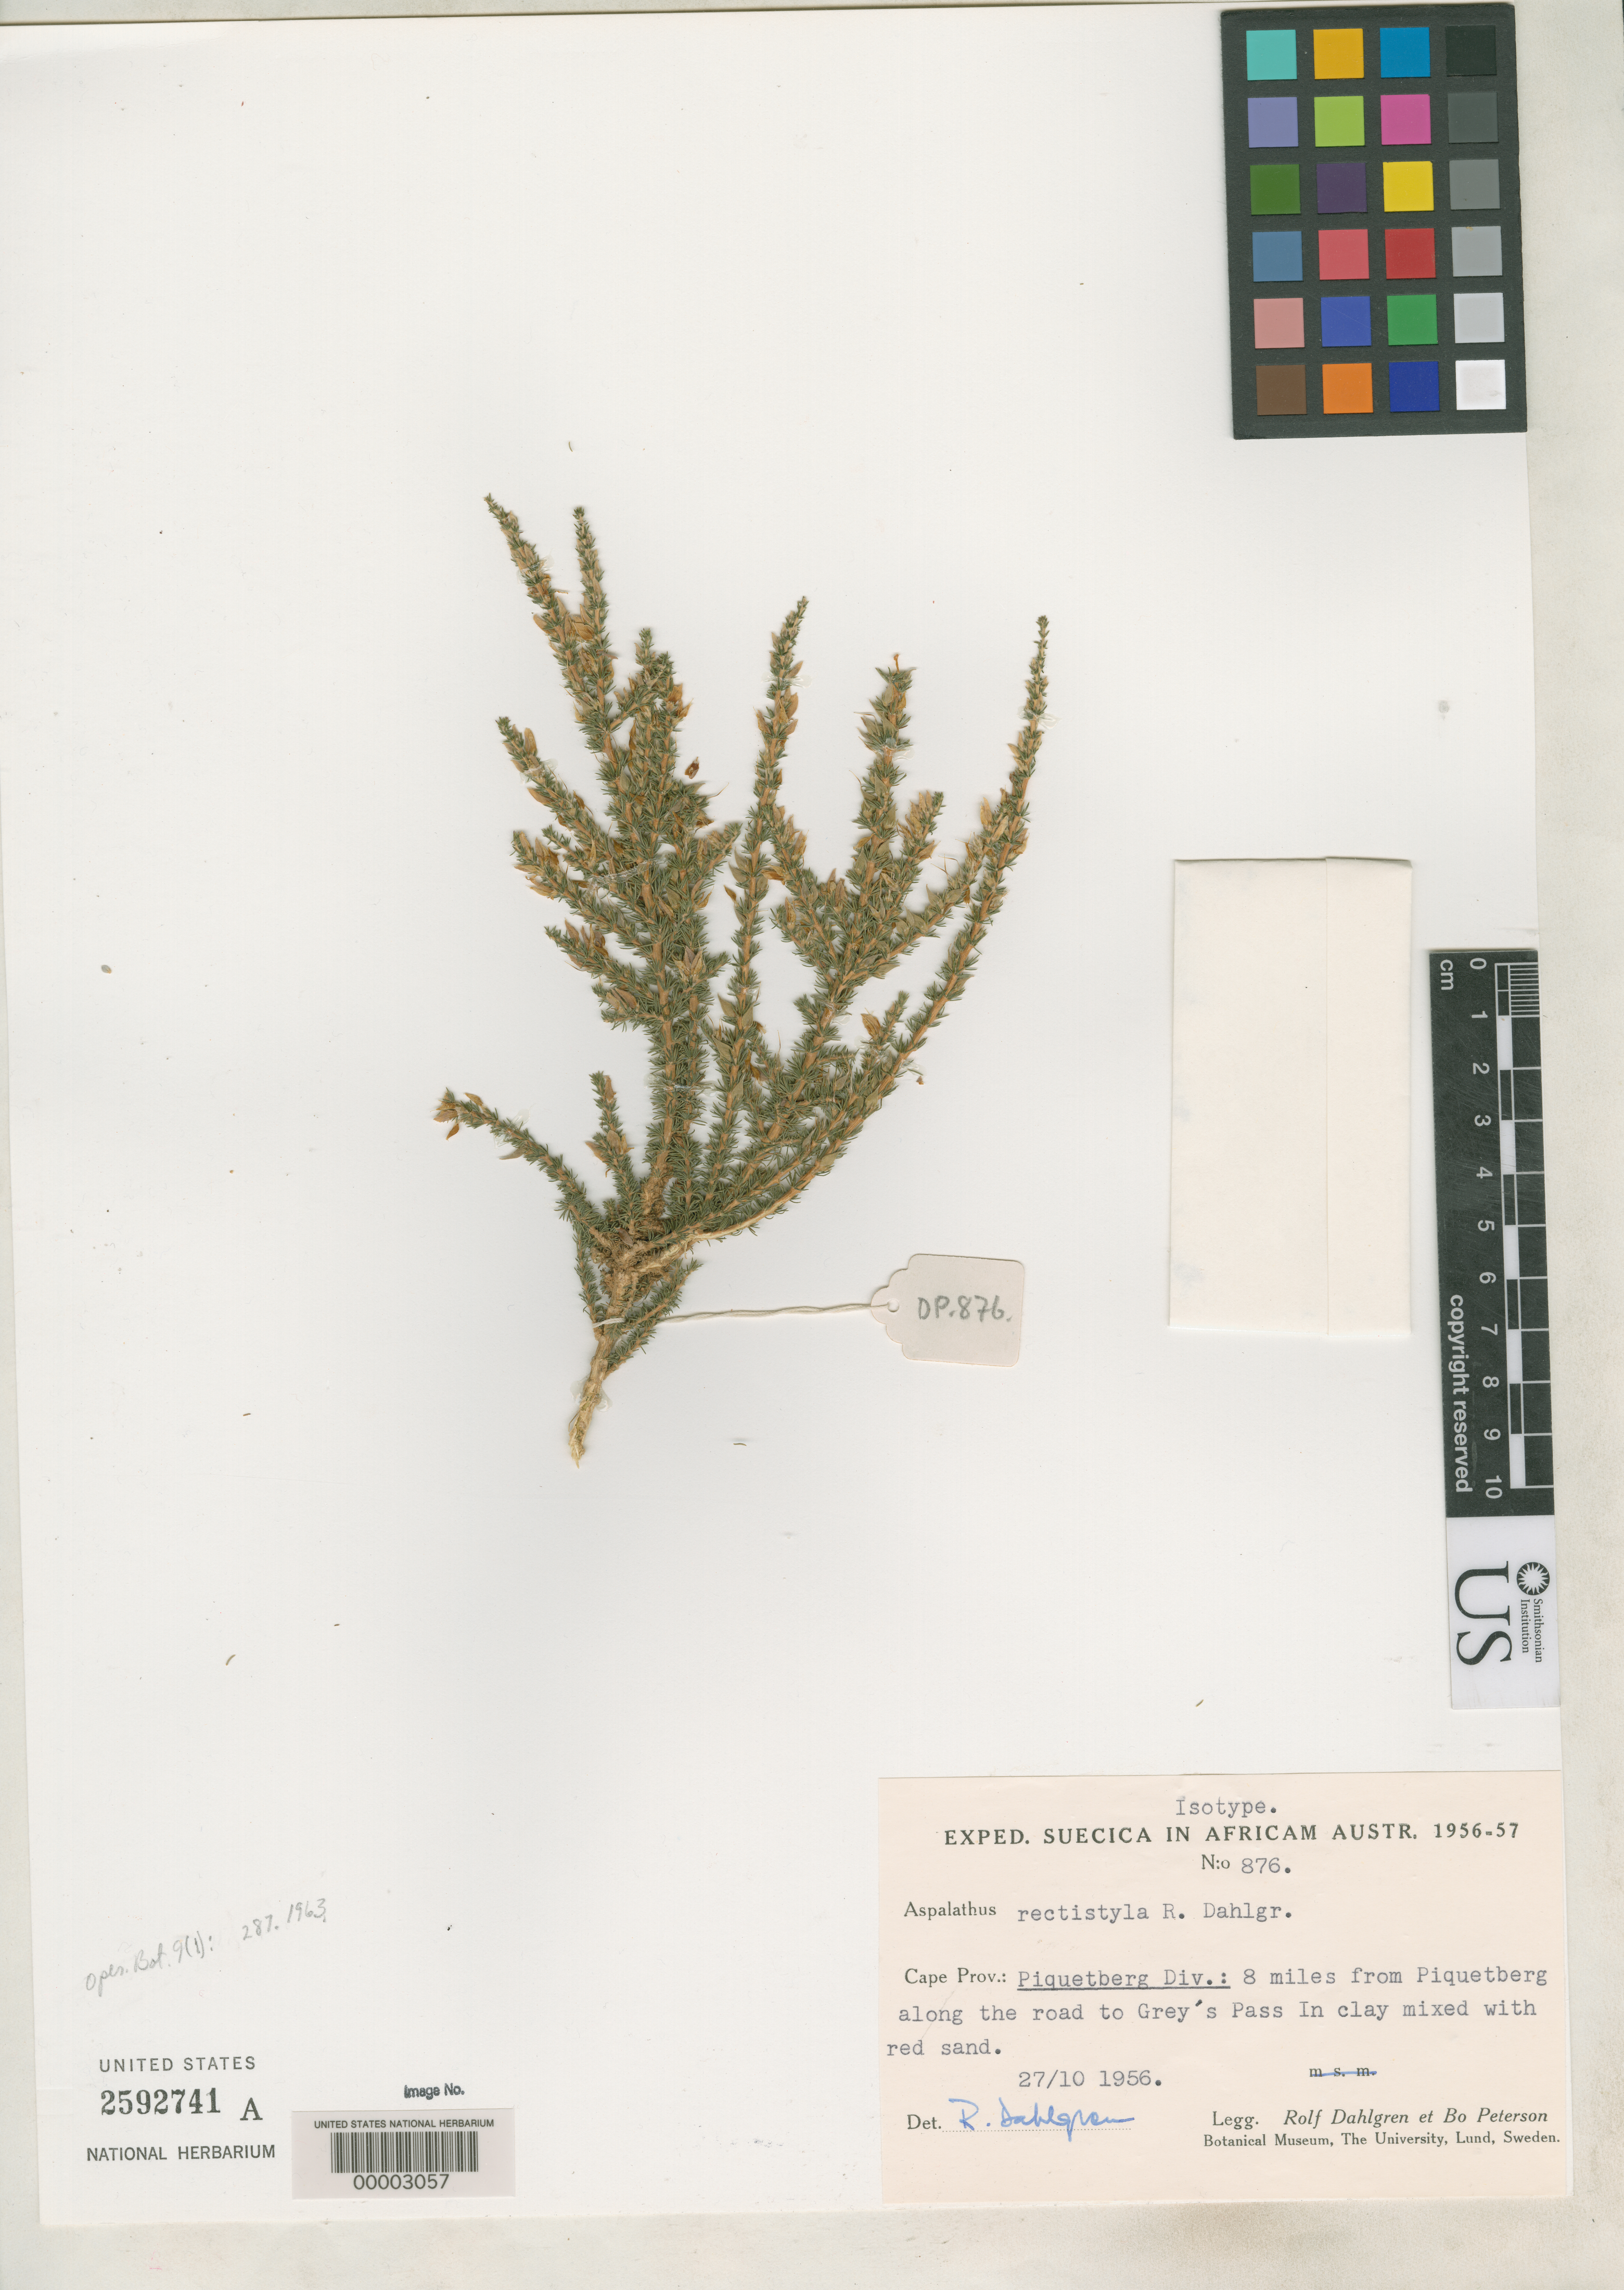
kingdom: Plantae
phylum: Tracheophyta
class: Magnoliopsida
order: Fabales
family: Fabaceae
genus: Aspalathus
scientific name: Aspalathus rectistyla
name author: R. Dahlgren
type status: Isotype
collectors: R. Dahlgren & B. H. Peterson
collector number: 876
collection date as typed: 27 Oct 1956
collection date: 1956-10-27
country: South Africa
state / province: Western Cape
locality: Piquetberg road to Grey's Pass. Piquetberg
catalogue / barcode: US 2592741A